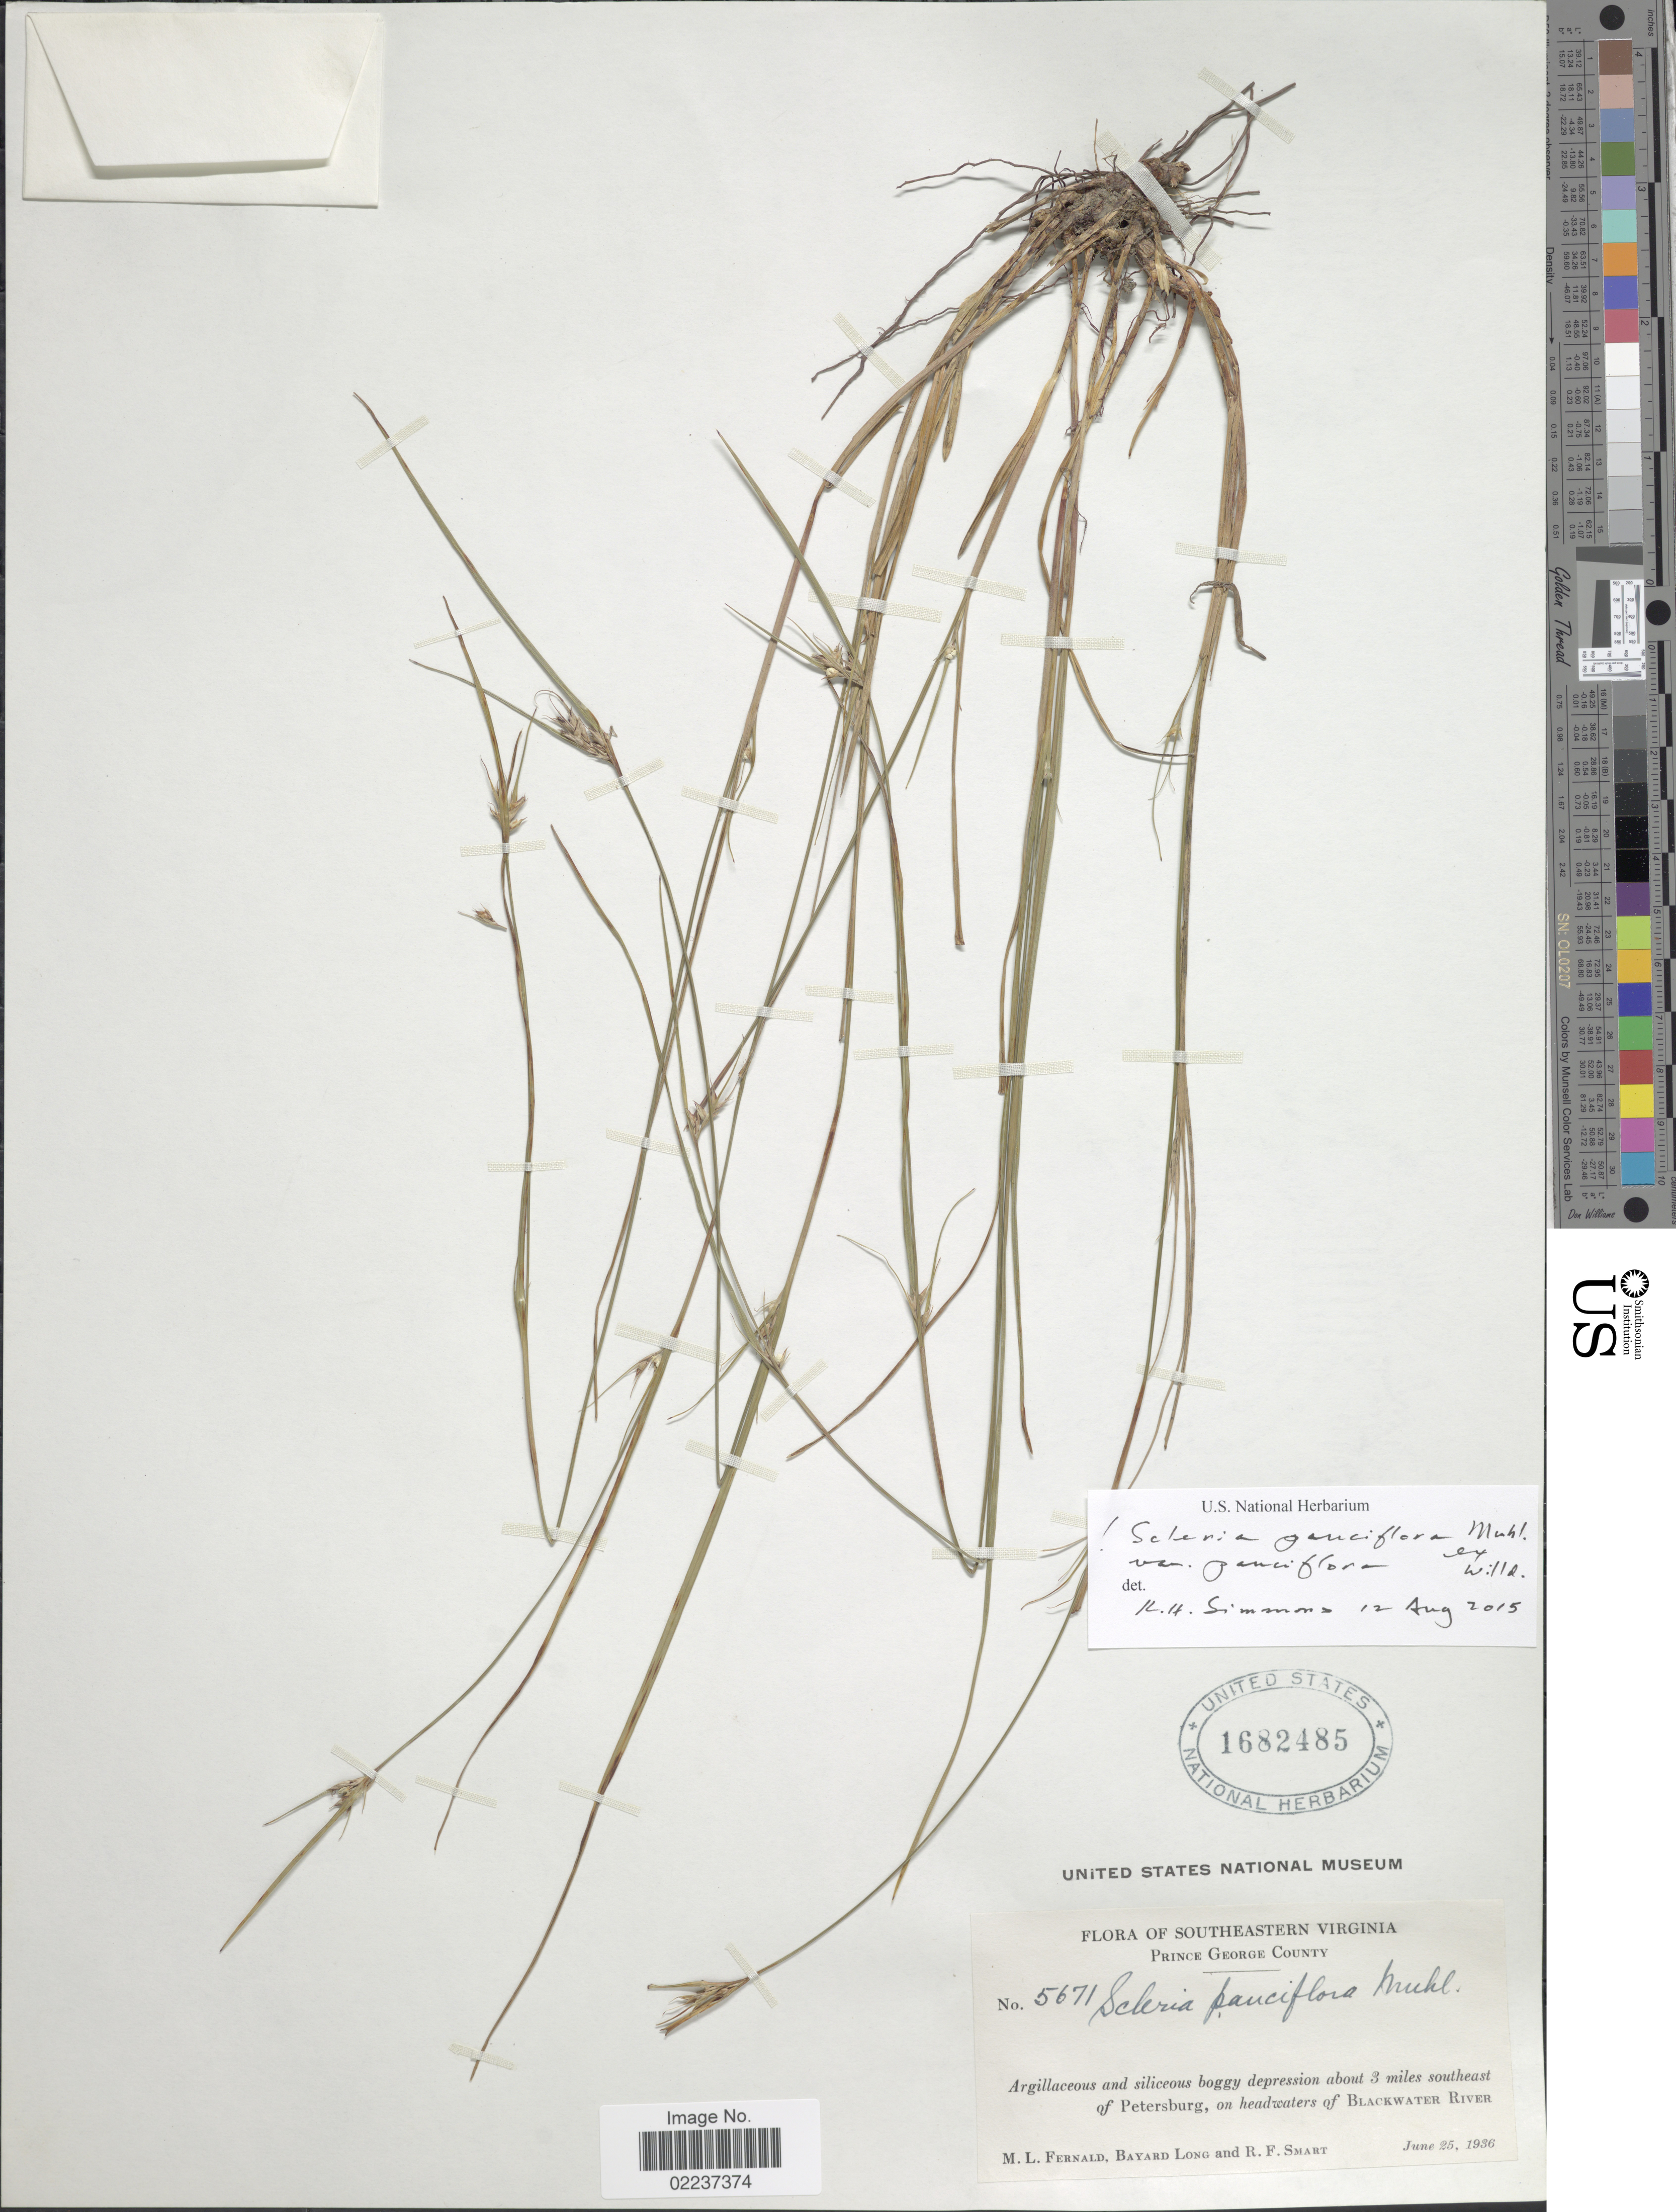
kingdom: Plantae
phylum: Tracheophyta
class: Liliopsida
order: Poales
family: Cyperaceae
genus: Scleria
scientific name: Scleria pauciflora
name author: Muhl. ex Willd.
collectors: M. L. Fernald, B. Long & R. Smart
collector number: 5671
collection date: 1936-06-25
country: United States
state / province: Virginia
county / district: Prince George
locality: Southeastern Virginia, Prince George County, about 3 miles southeast of Petersburg, on headwaters of Blackwater River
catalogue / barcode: US 1682485